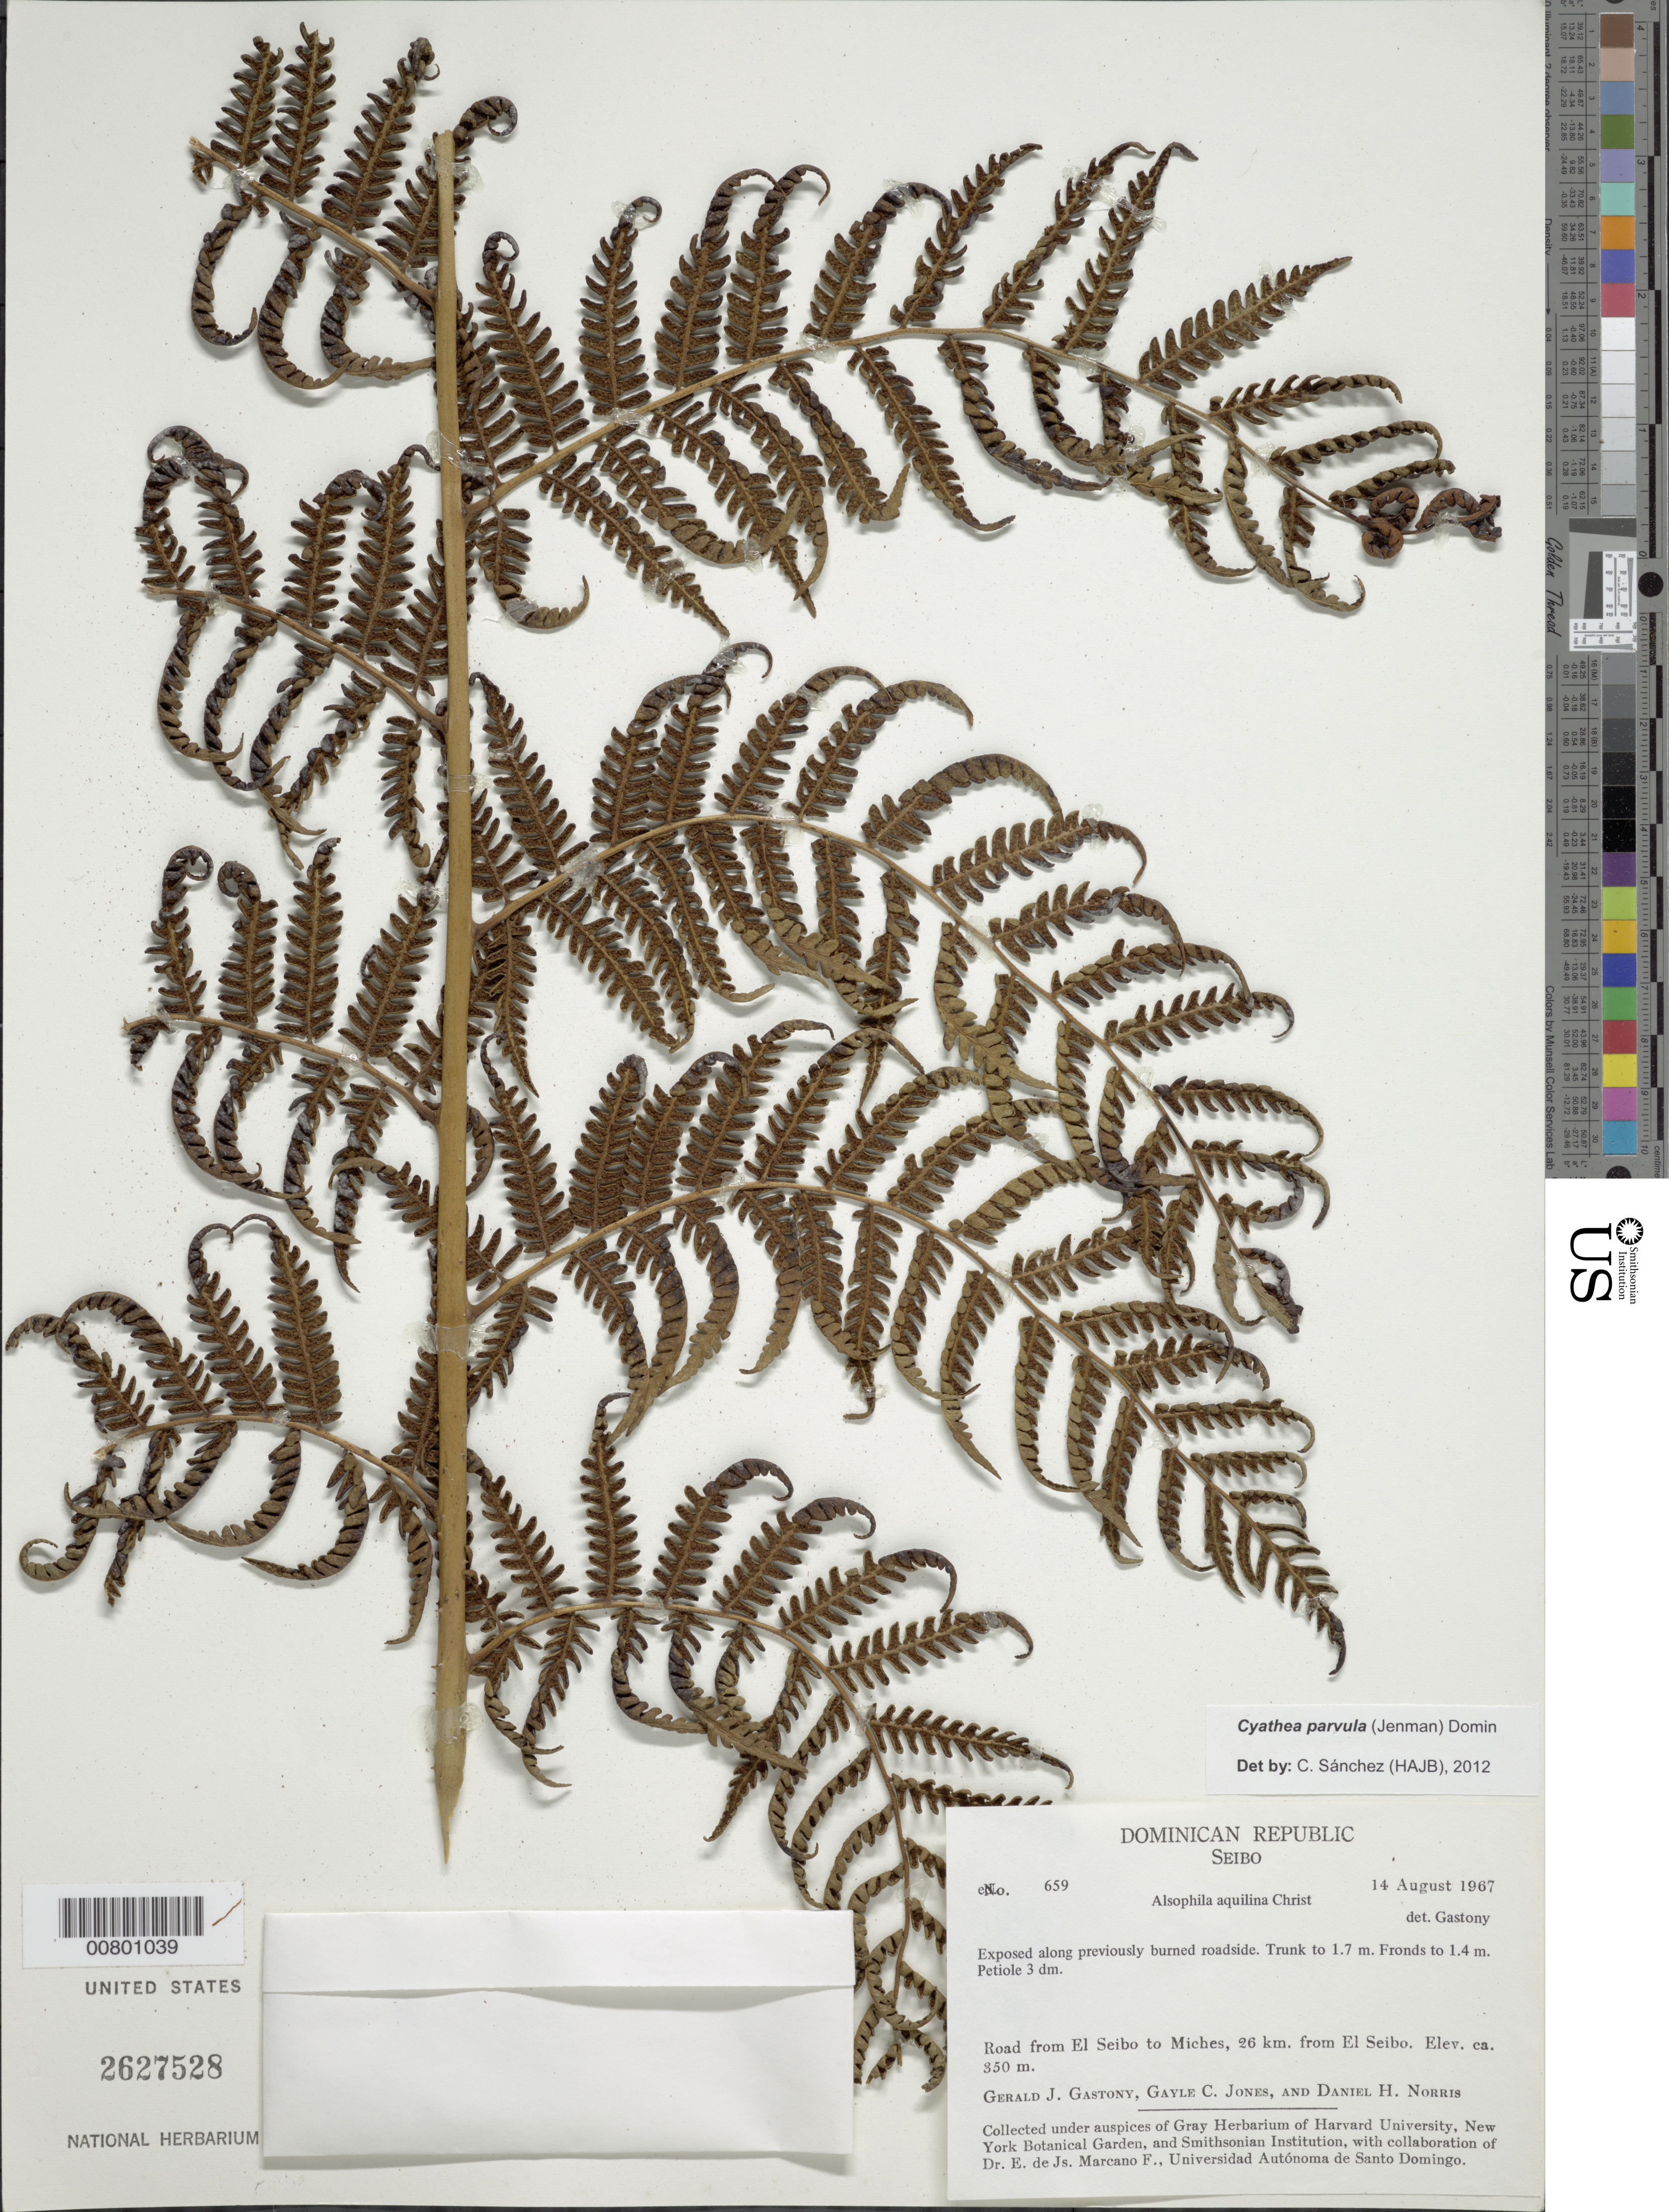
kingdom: Plantae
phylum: Tracheophyta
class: Polypodiopsida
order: Cyatheales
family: Cyatheaceae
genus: Cyathea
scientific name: Cyathea parvula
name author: (Jenman) Domin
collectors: G. Gastony, G. C. Jones & D. H. Norris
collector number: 659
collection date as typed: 14 Aug 1967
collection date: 1967-08-14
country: Dominican Republic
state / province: El Seibo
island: Hispaniola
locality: El Siebo to Miches road, 26 km from El Seibo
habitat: Exposed along previously burned roadside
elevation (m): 350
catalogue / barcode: US 2627528